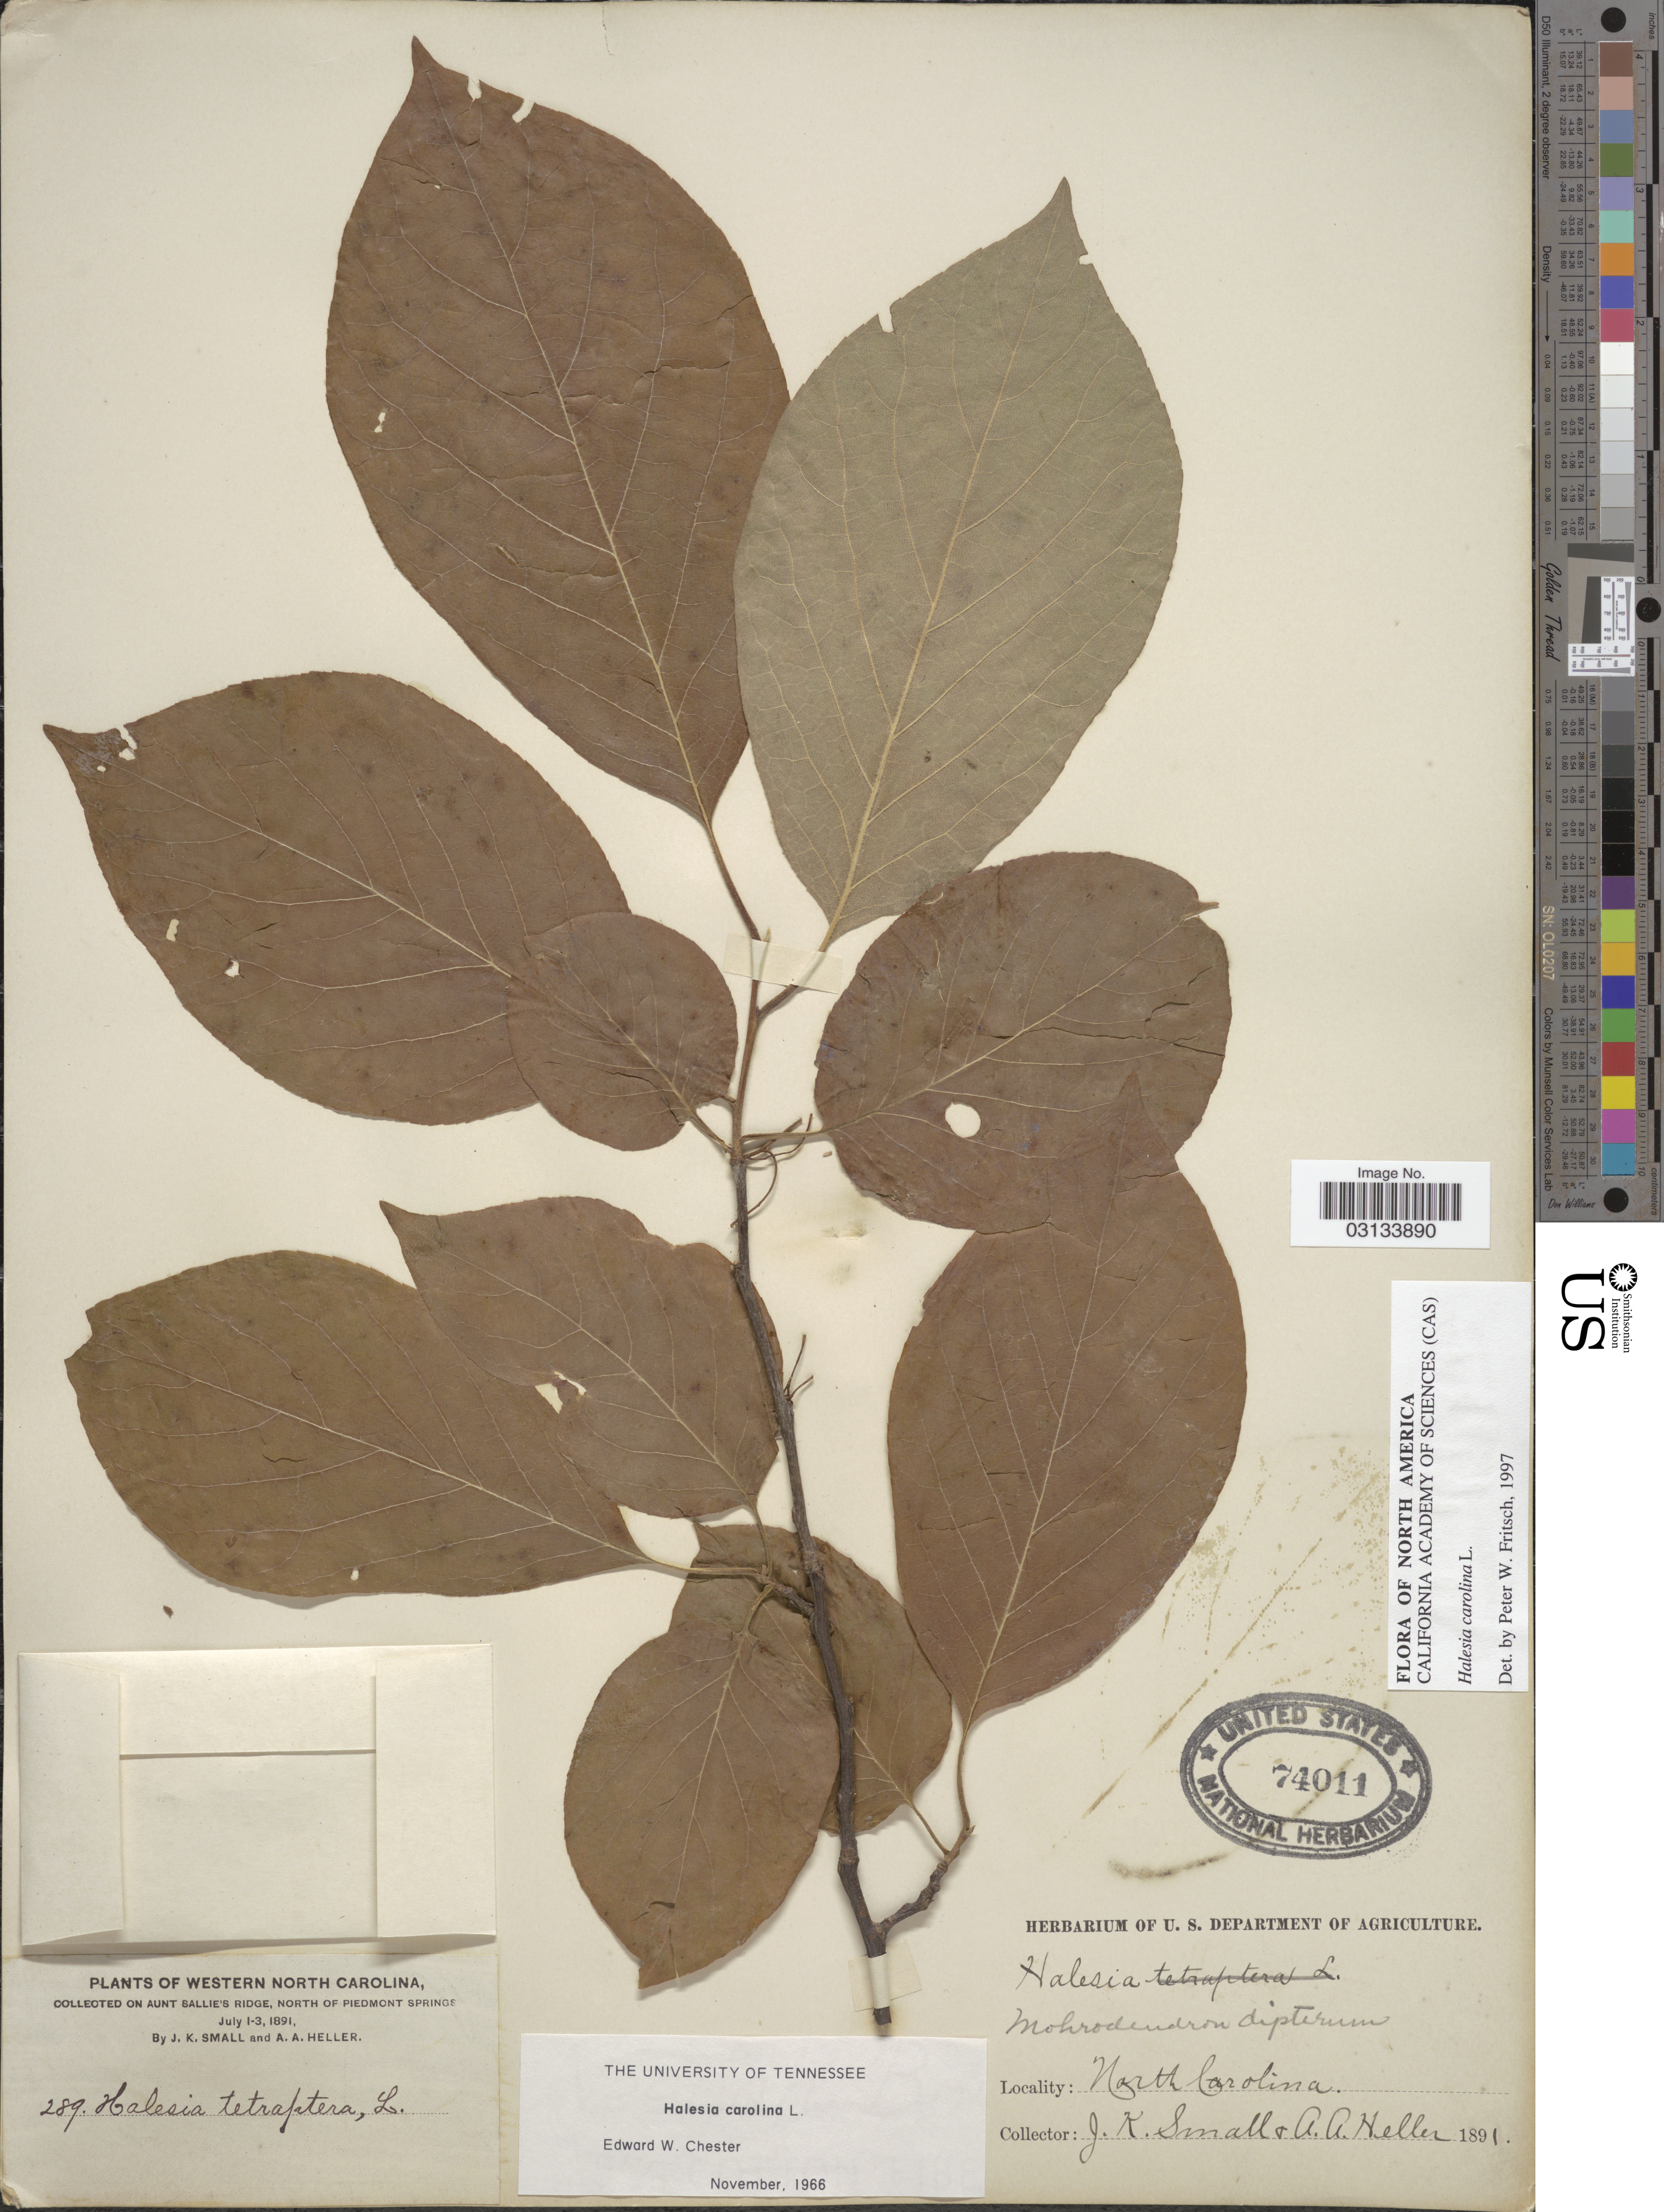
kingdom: Plantae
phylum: Tracheophyta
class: Magnoliopsida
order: Ericales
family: Styracaceae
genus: Halesia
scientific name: Halesia carolina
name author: L.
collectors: J. K. Small & A. A. Heller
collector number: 289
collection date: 1891-07-01/1891-07-03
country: United States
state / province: North Carolina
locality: Western North Carolina. Aunt Sallie's Ridge, north of Piedmont Springs.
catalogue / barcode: US 74011